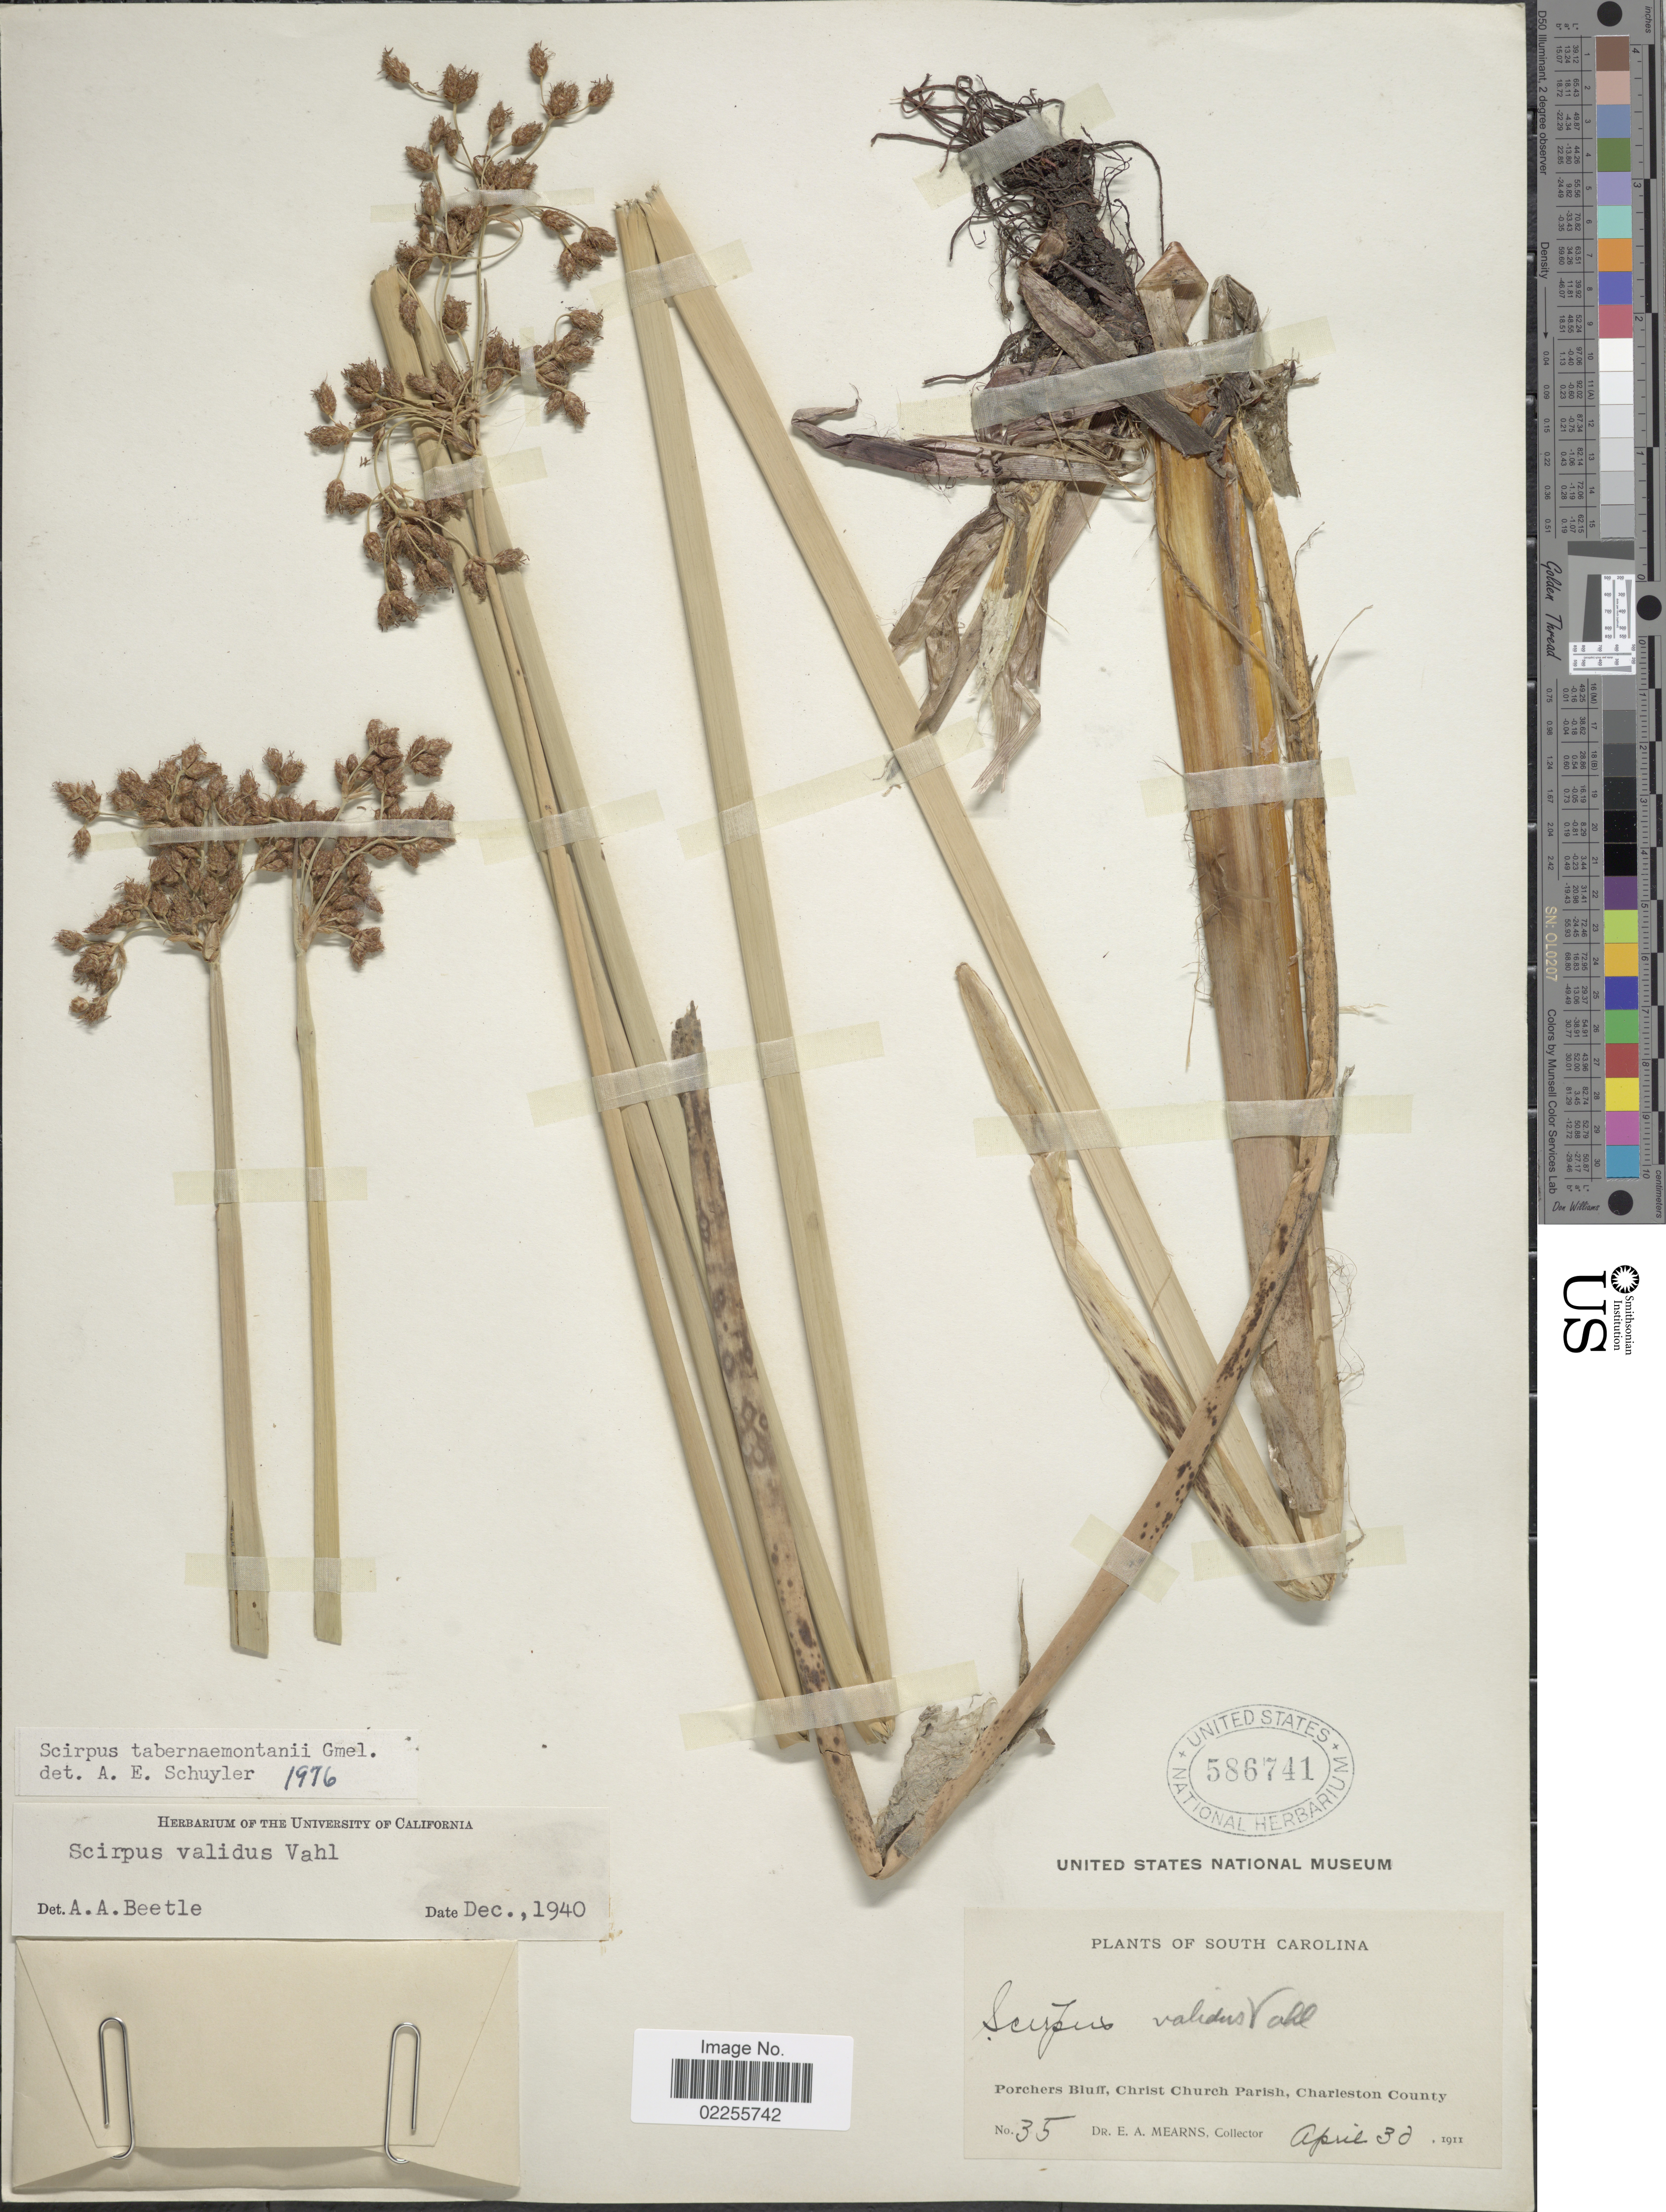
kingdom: Plantae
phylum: Tracheophyta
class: Liliopsida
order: Poales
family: Cyperaceae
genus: Schoenoplectus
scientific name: Schoenoplectus tabernaemontani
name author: (C.C. Gmel.) Palla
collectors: E. A. Mearns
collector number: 35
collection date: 1911-04-30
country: United States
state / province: South Carolina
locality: Porchers Bluff, Christ Church Parish, Charleston County.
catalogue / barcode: US 586741